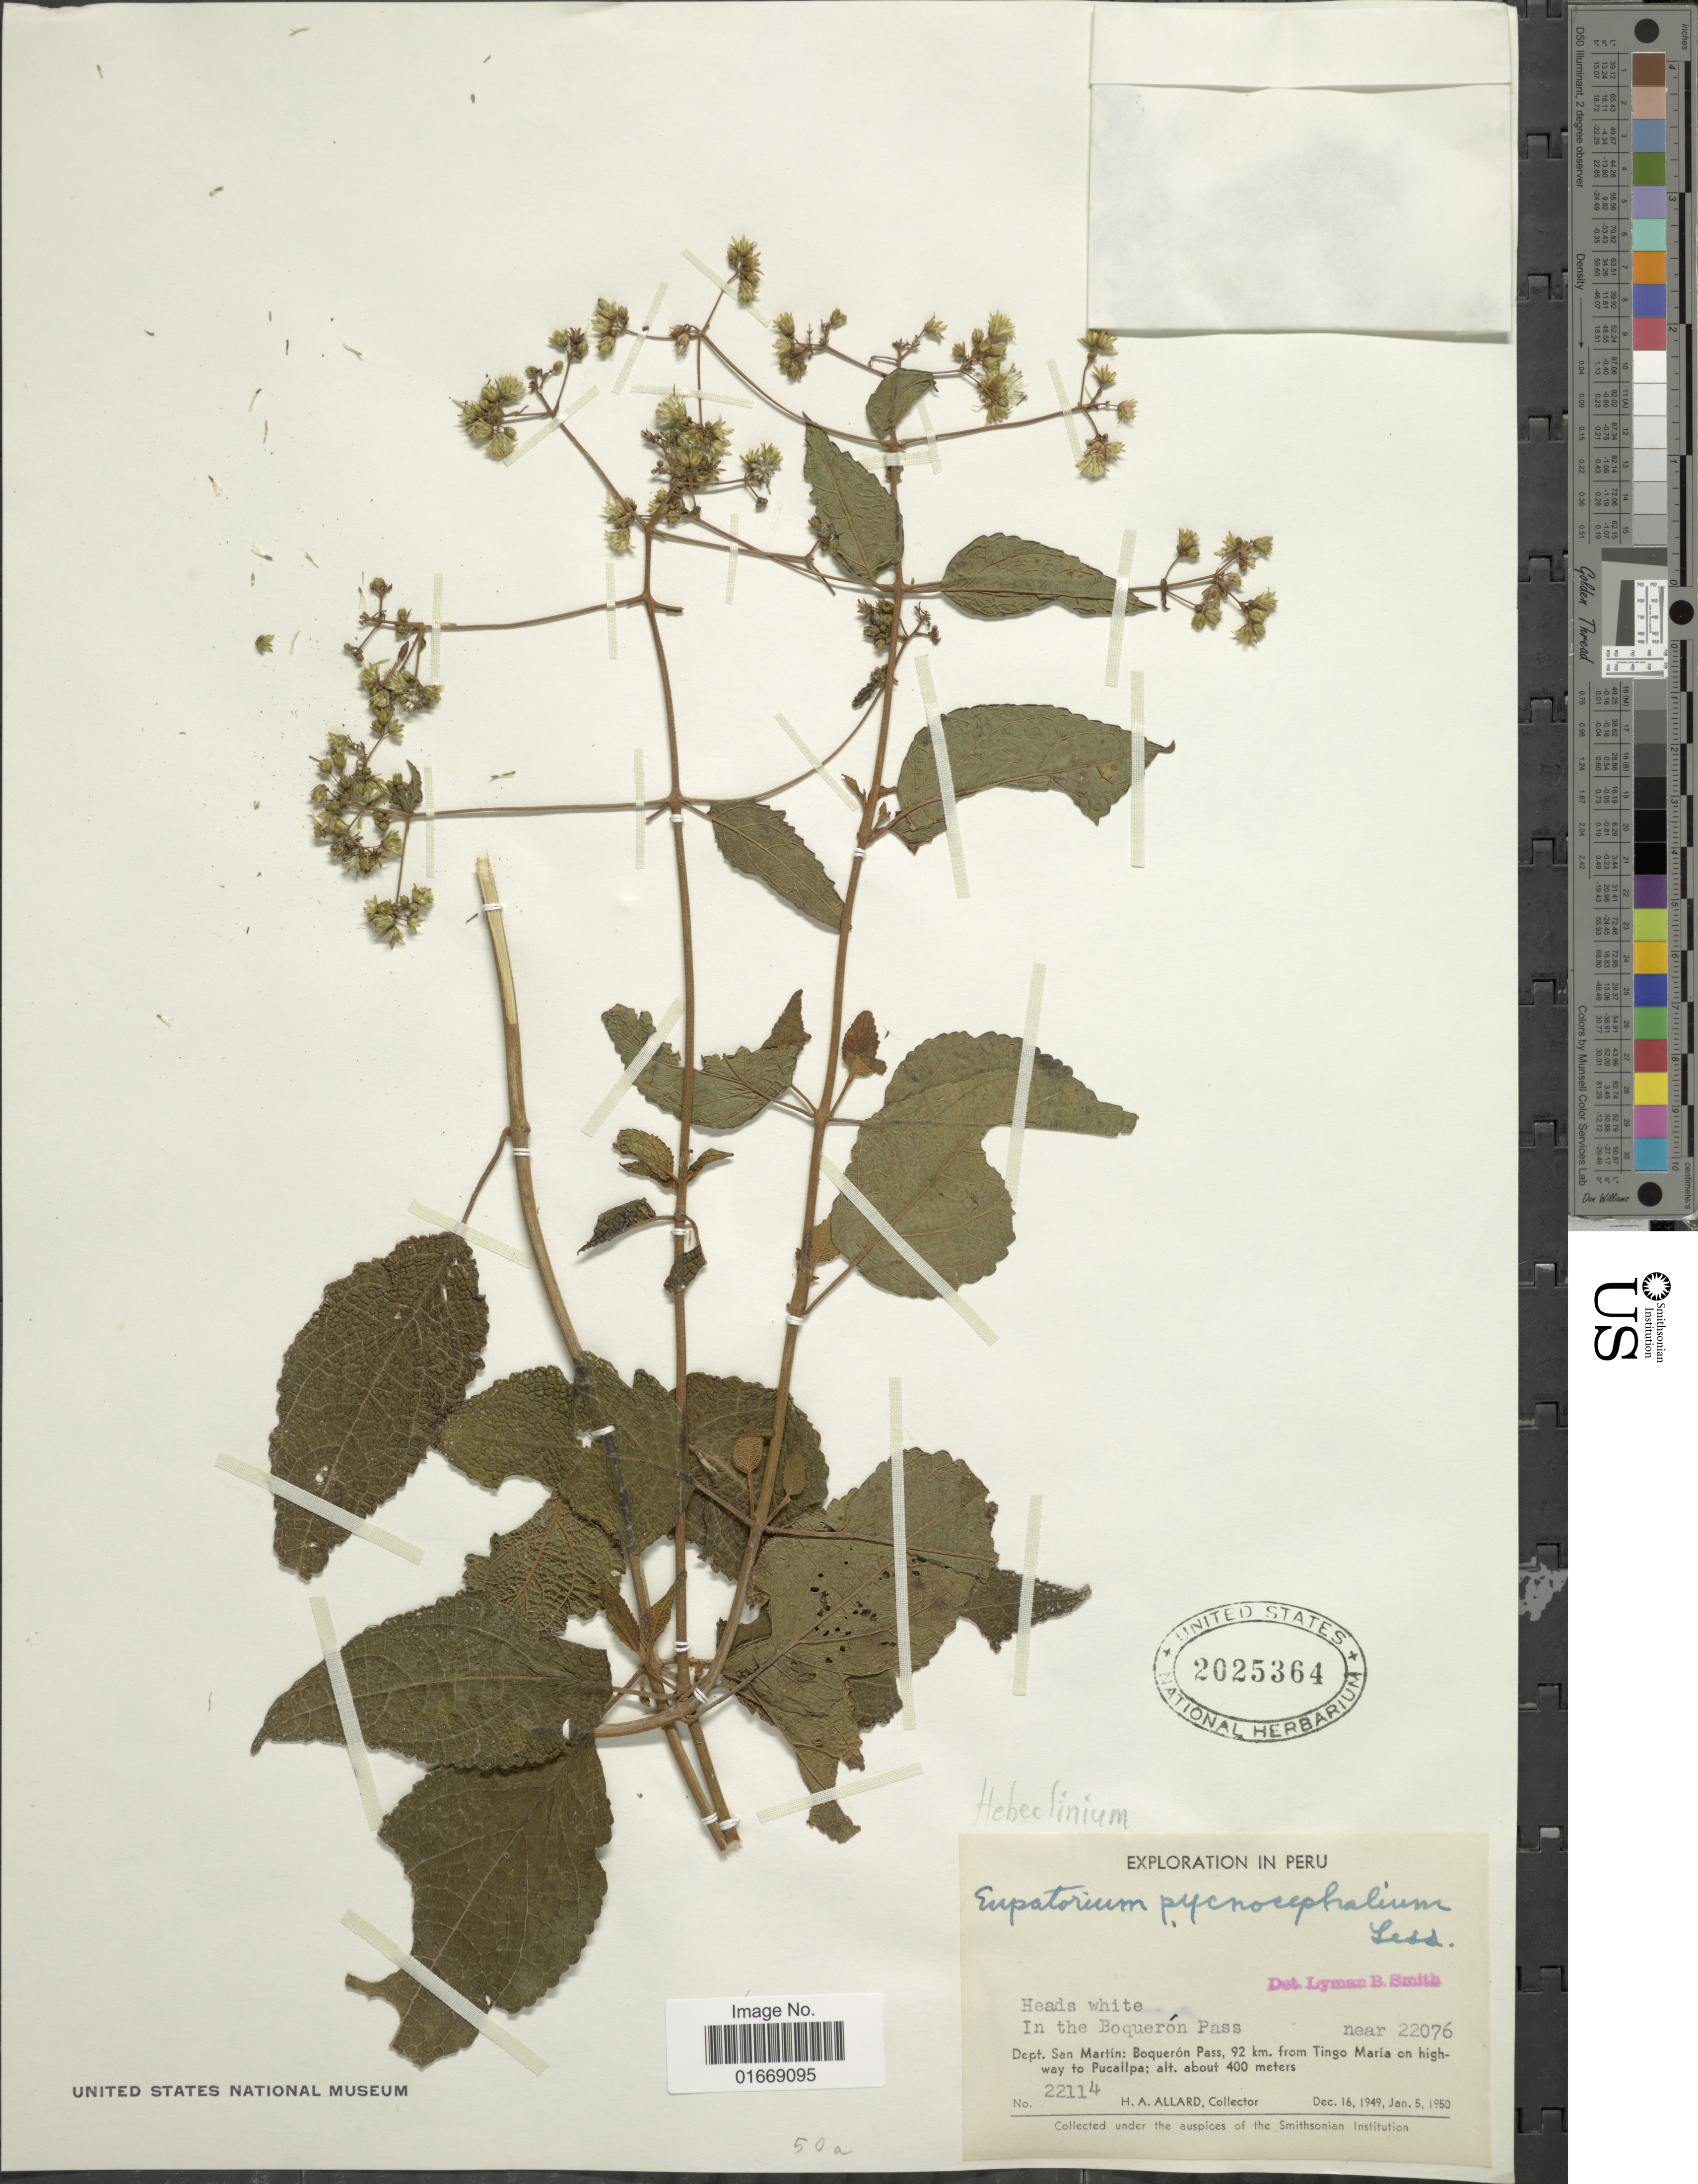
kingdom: Plantae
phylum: Tracheophyta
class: Magnoliopsida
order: Asterales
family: Asteraceae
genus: Hebeclinium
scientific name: Hebeclinium bullatissimum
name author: (B.L. Rob.) R.M. King & H. Rob.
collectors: H. A. Allard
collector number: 22114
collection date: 1949-12-16/1950-01-05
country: Peru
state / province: San Martín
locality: Boqueron Pass, 92 km from Tingo Maria on highway to Pucallpa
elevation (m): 400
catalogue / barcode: US 2025364